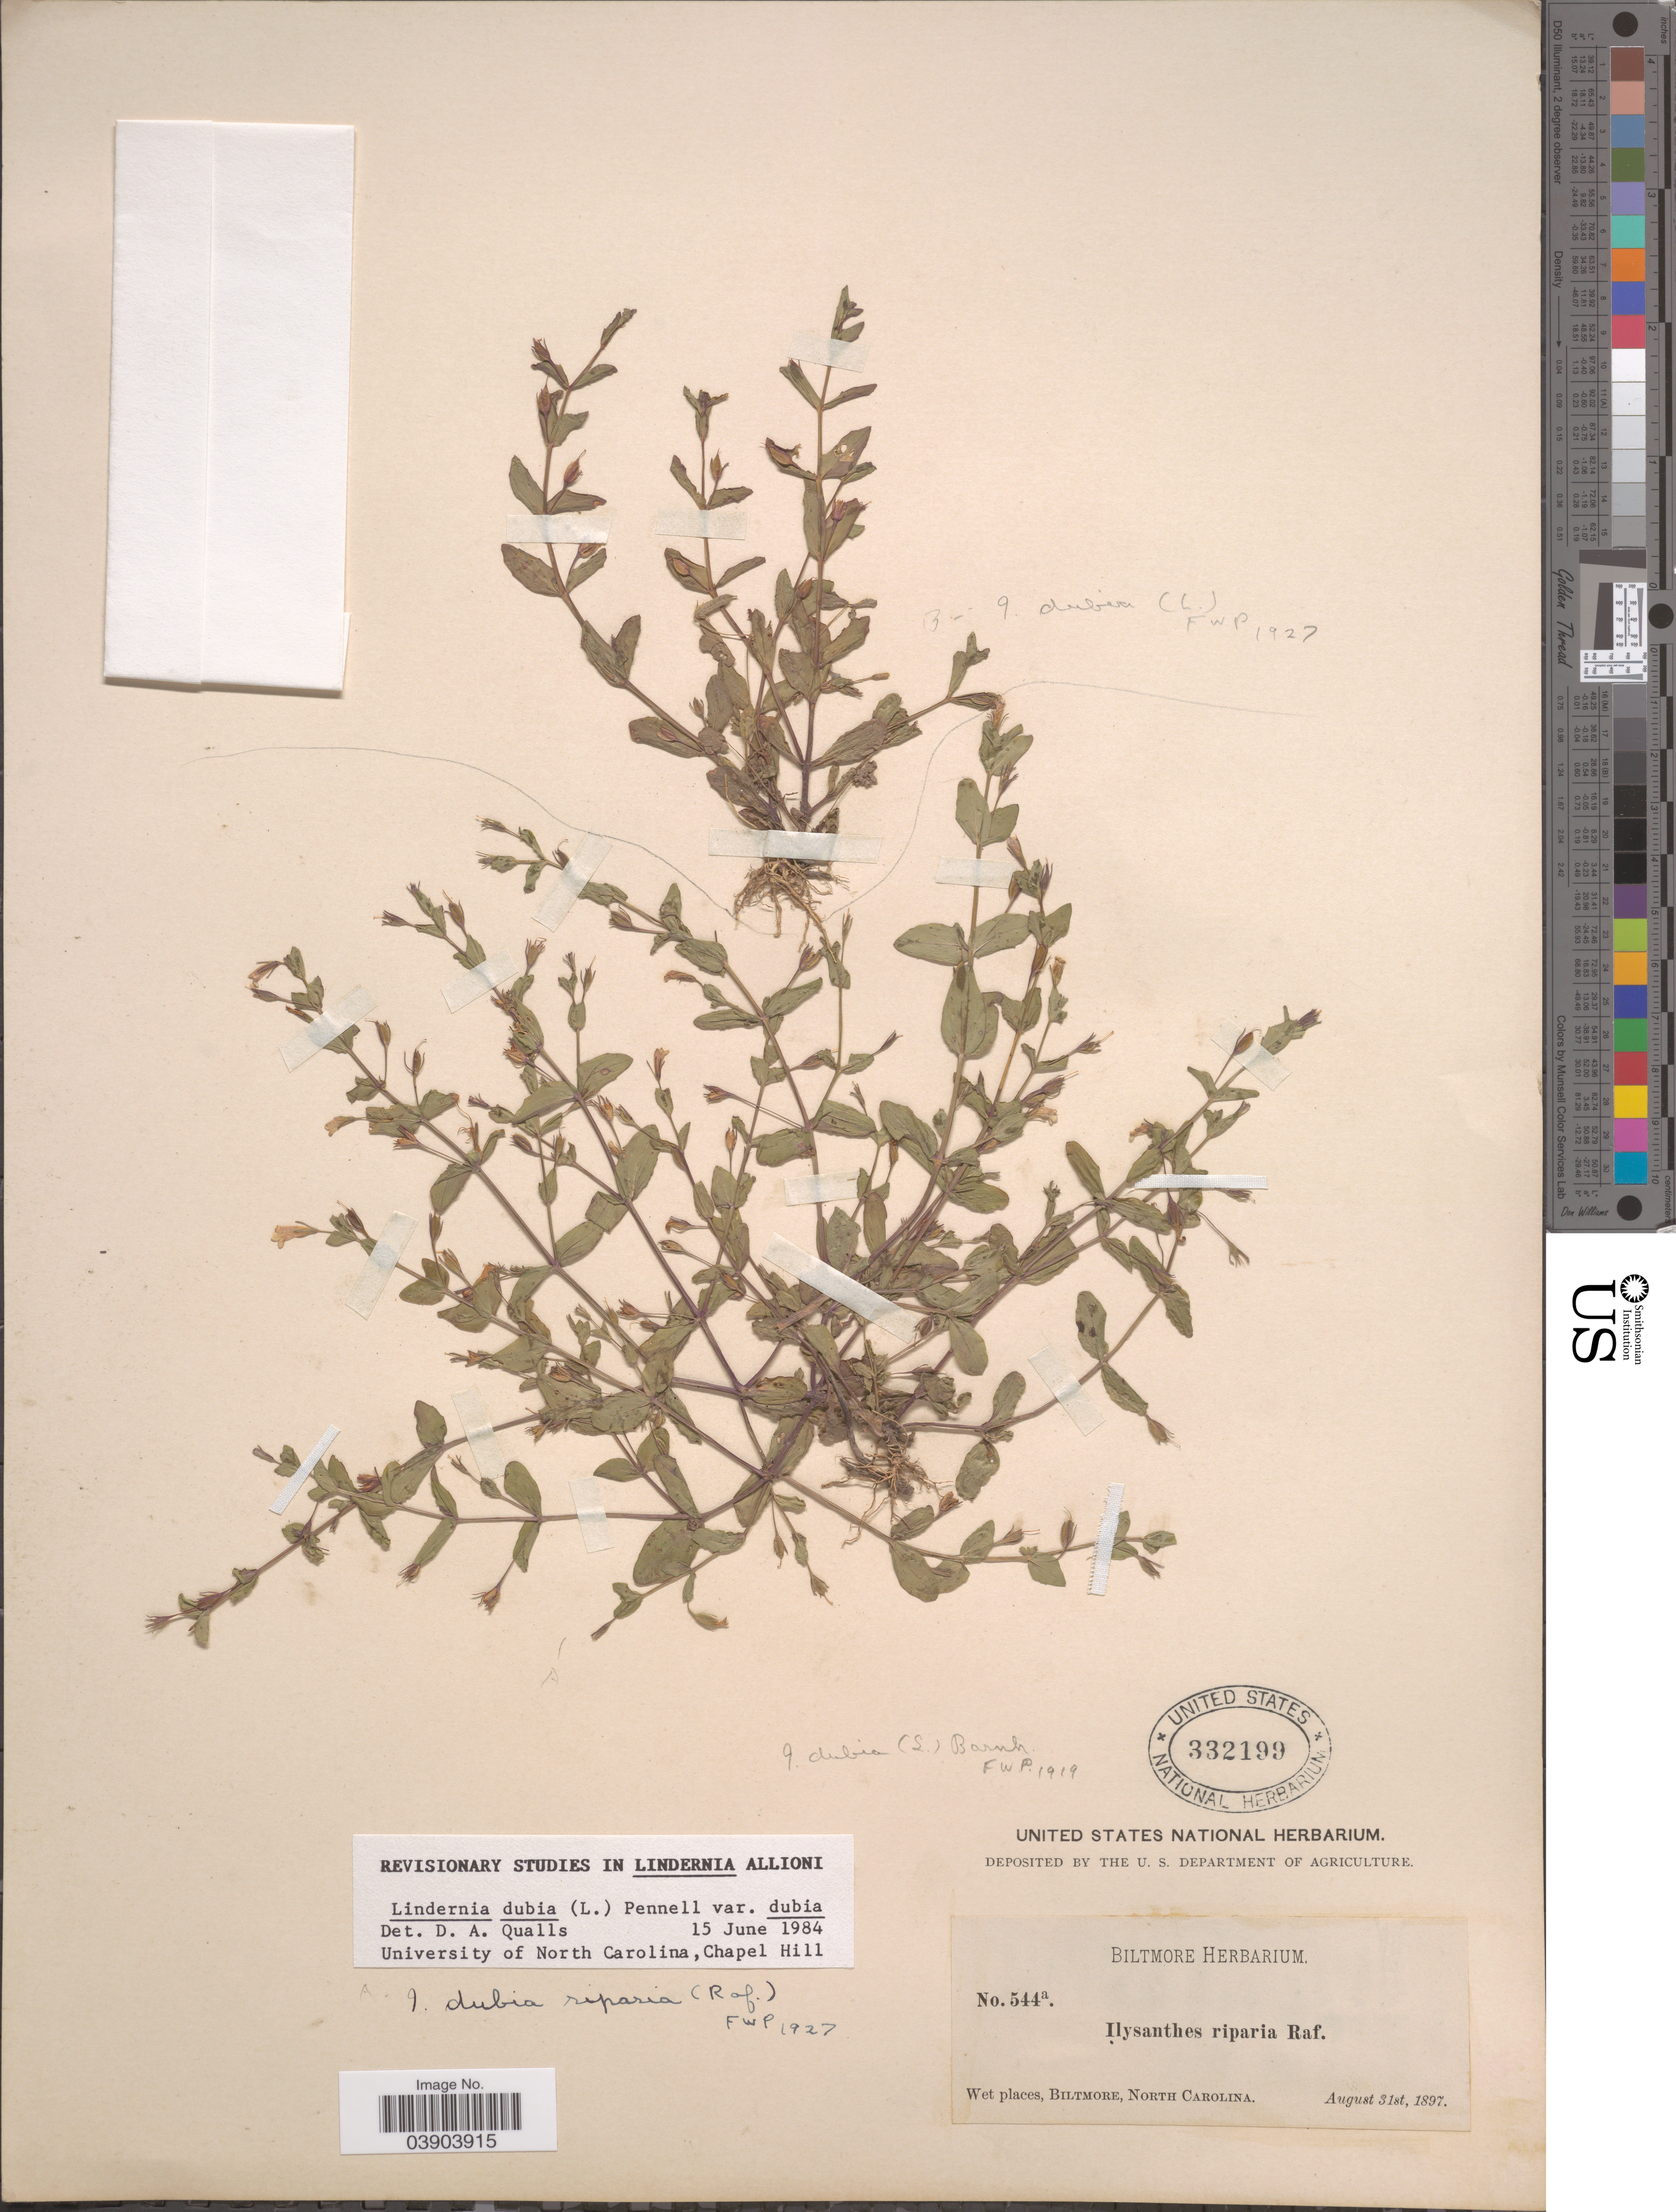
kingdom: Plantae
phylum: Tracheophyta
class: Magnoliopsida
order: Lamiales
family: Linderniaceae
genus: Lindernia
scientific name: Lindernia dubia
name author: (L.) Pennell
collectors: ex herb. Biltmore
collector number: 544a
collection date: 1897-08-31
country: United States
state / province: North Carolina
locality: Biltmore.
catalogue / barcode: US 332199